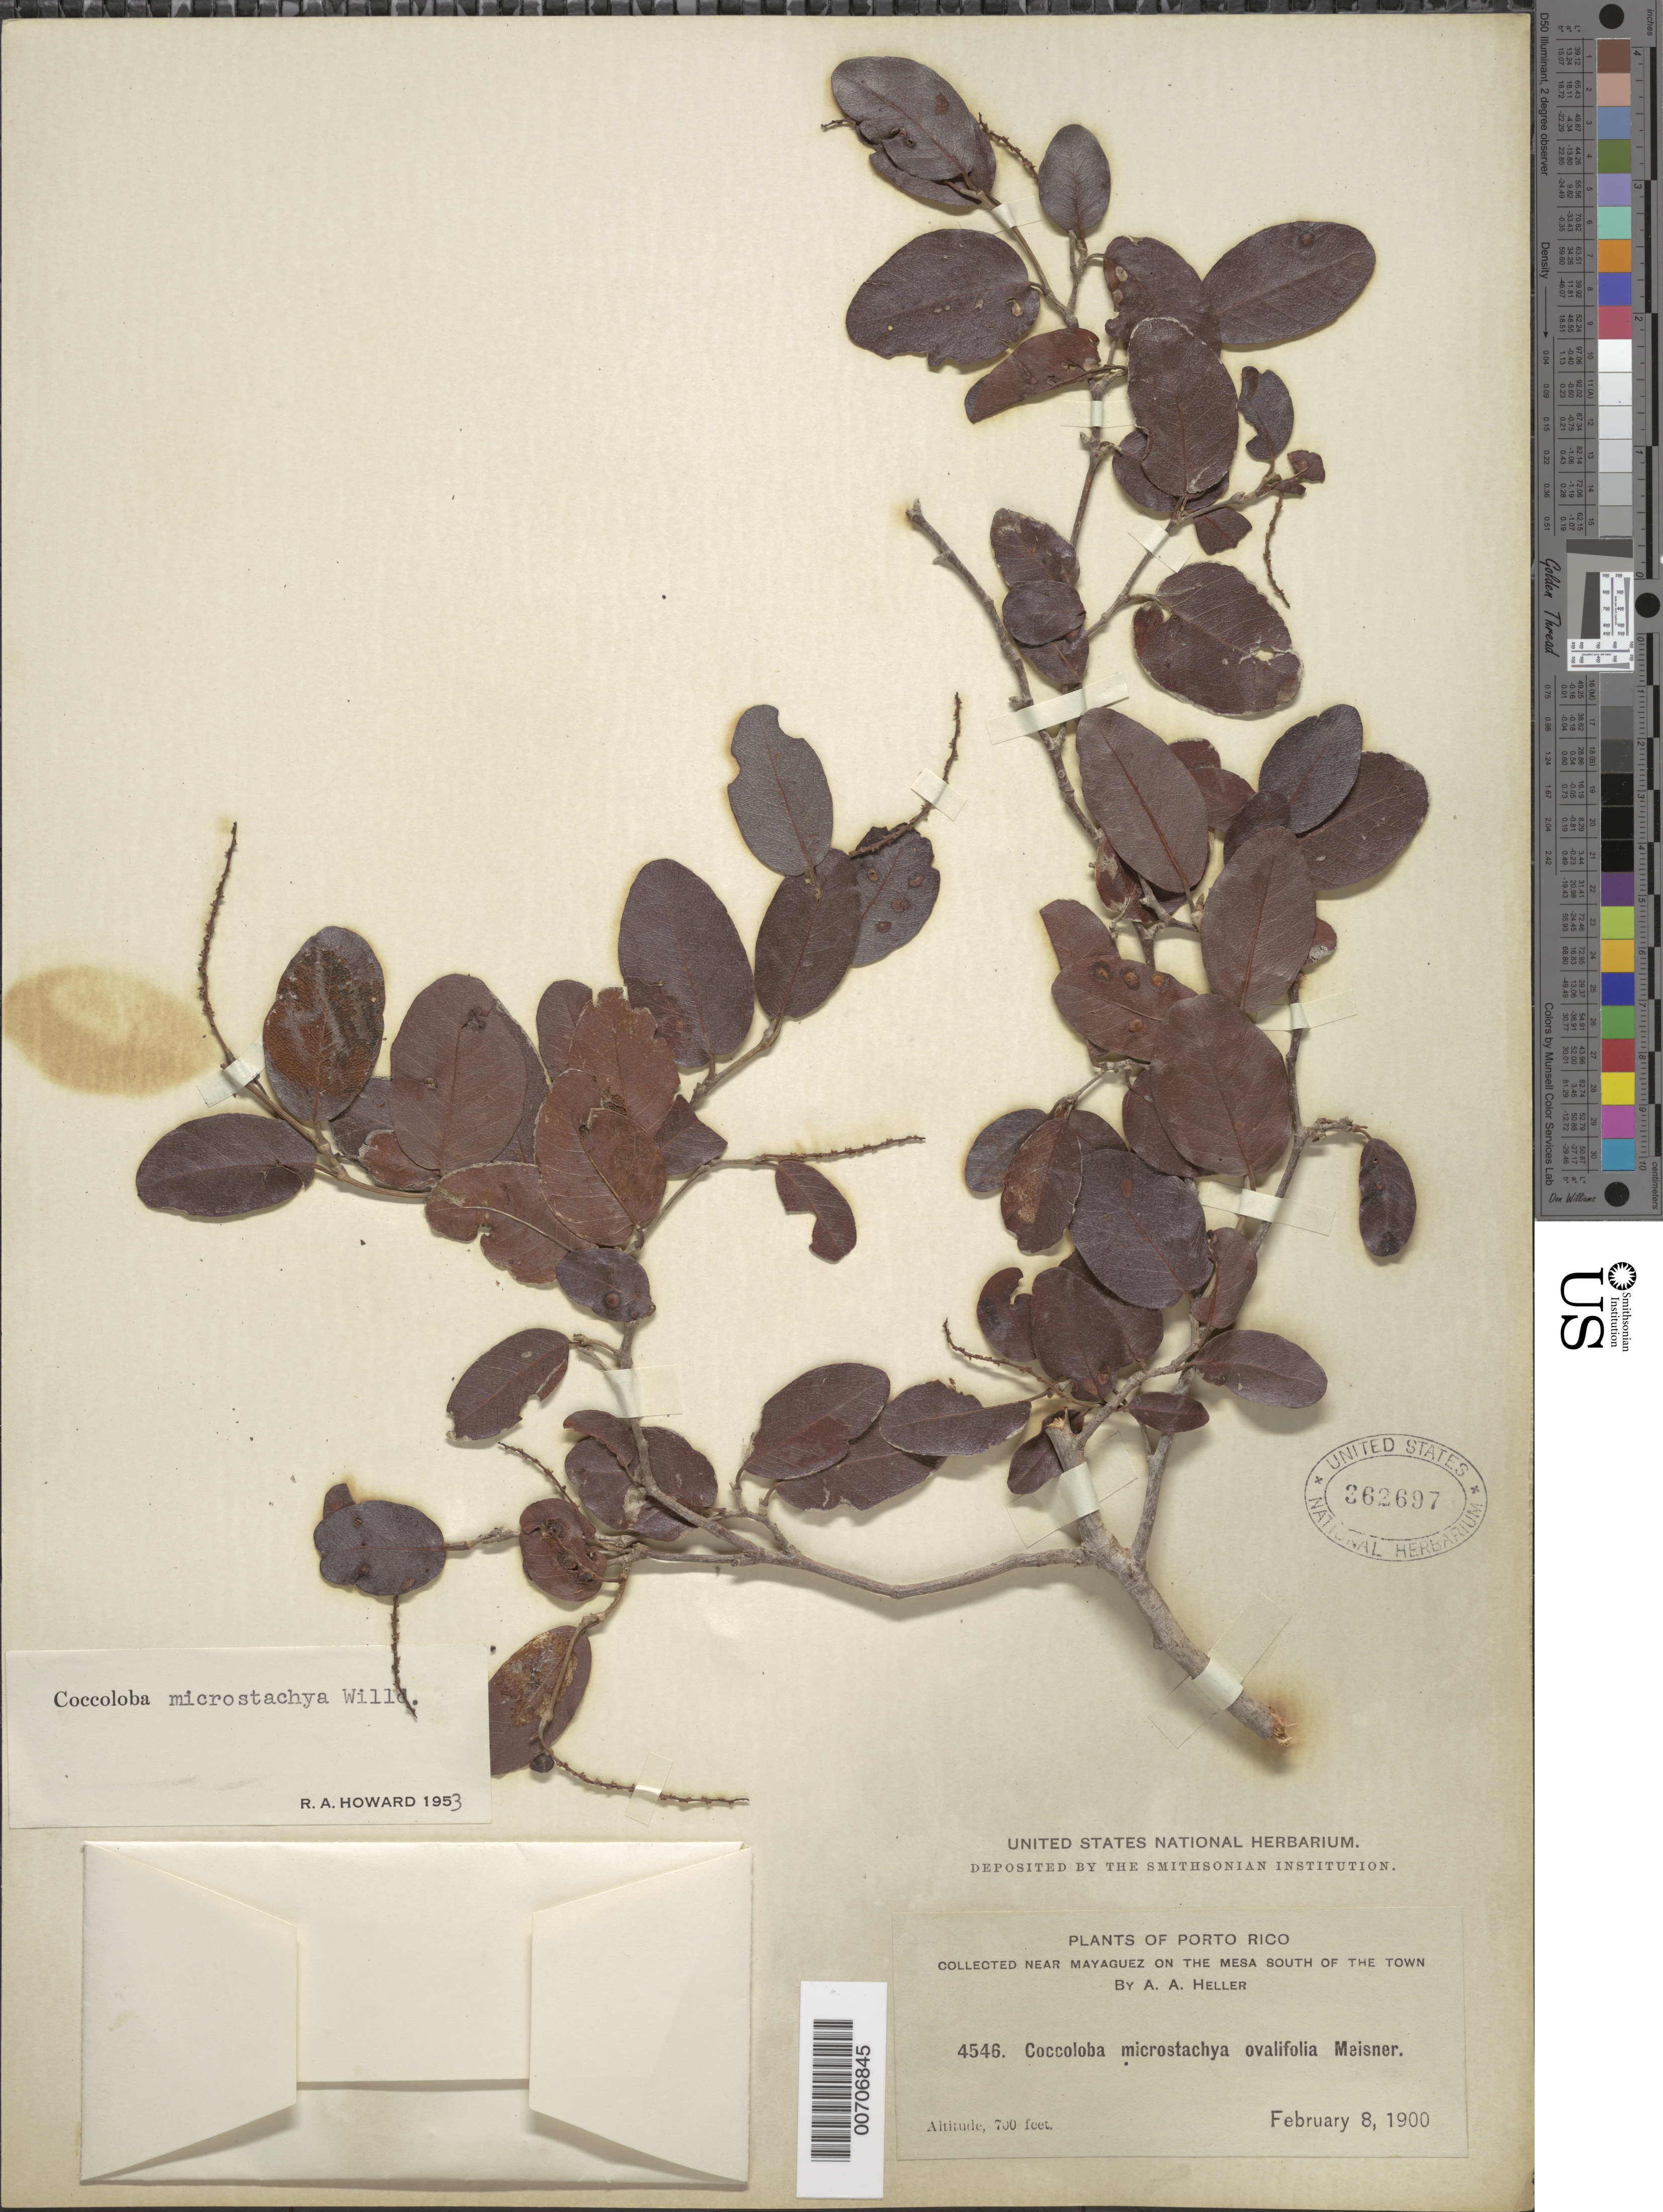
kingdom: Plantae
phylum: Tracheophyta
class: Magnoliopsida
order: Caryophyllales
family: Polygonaceae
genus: Coccoloba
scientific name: Coccoloba microstachya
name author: Willd.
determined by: Howard, R. A.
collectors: A. A. Heller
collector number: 4546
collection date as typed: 08 Feb 1900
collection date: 1900-02-08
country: Puerto Rico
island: Greater Antilles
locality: Mayaguez, vic of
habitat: On mesa S of town.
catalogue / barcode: US 362697